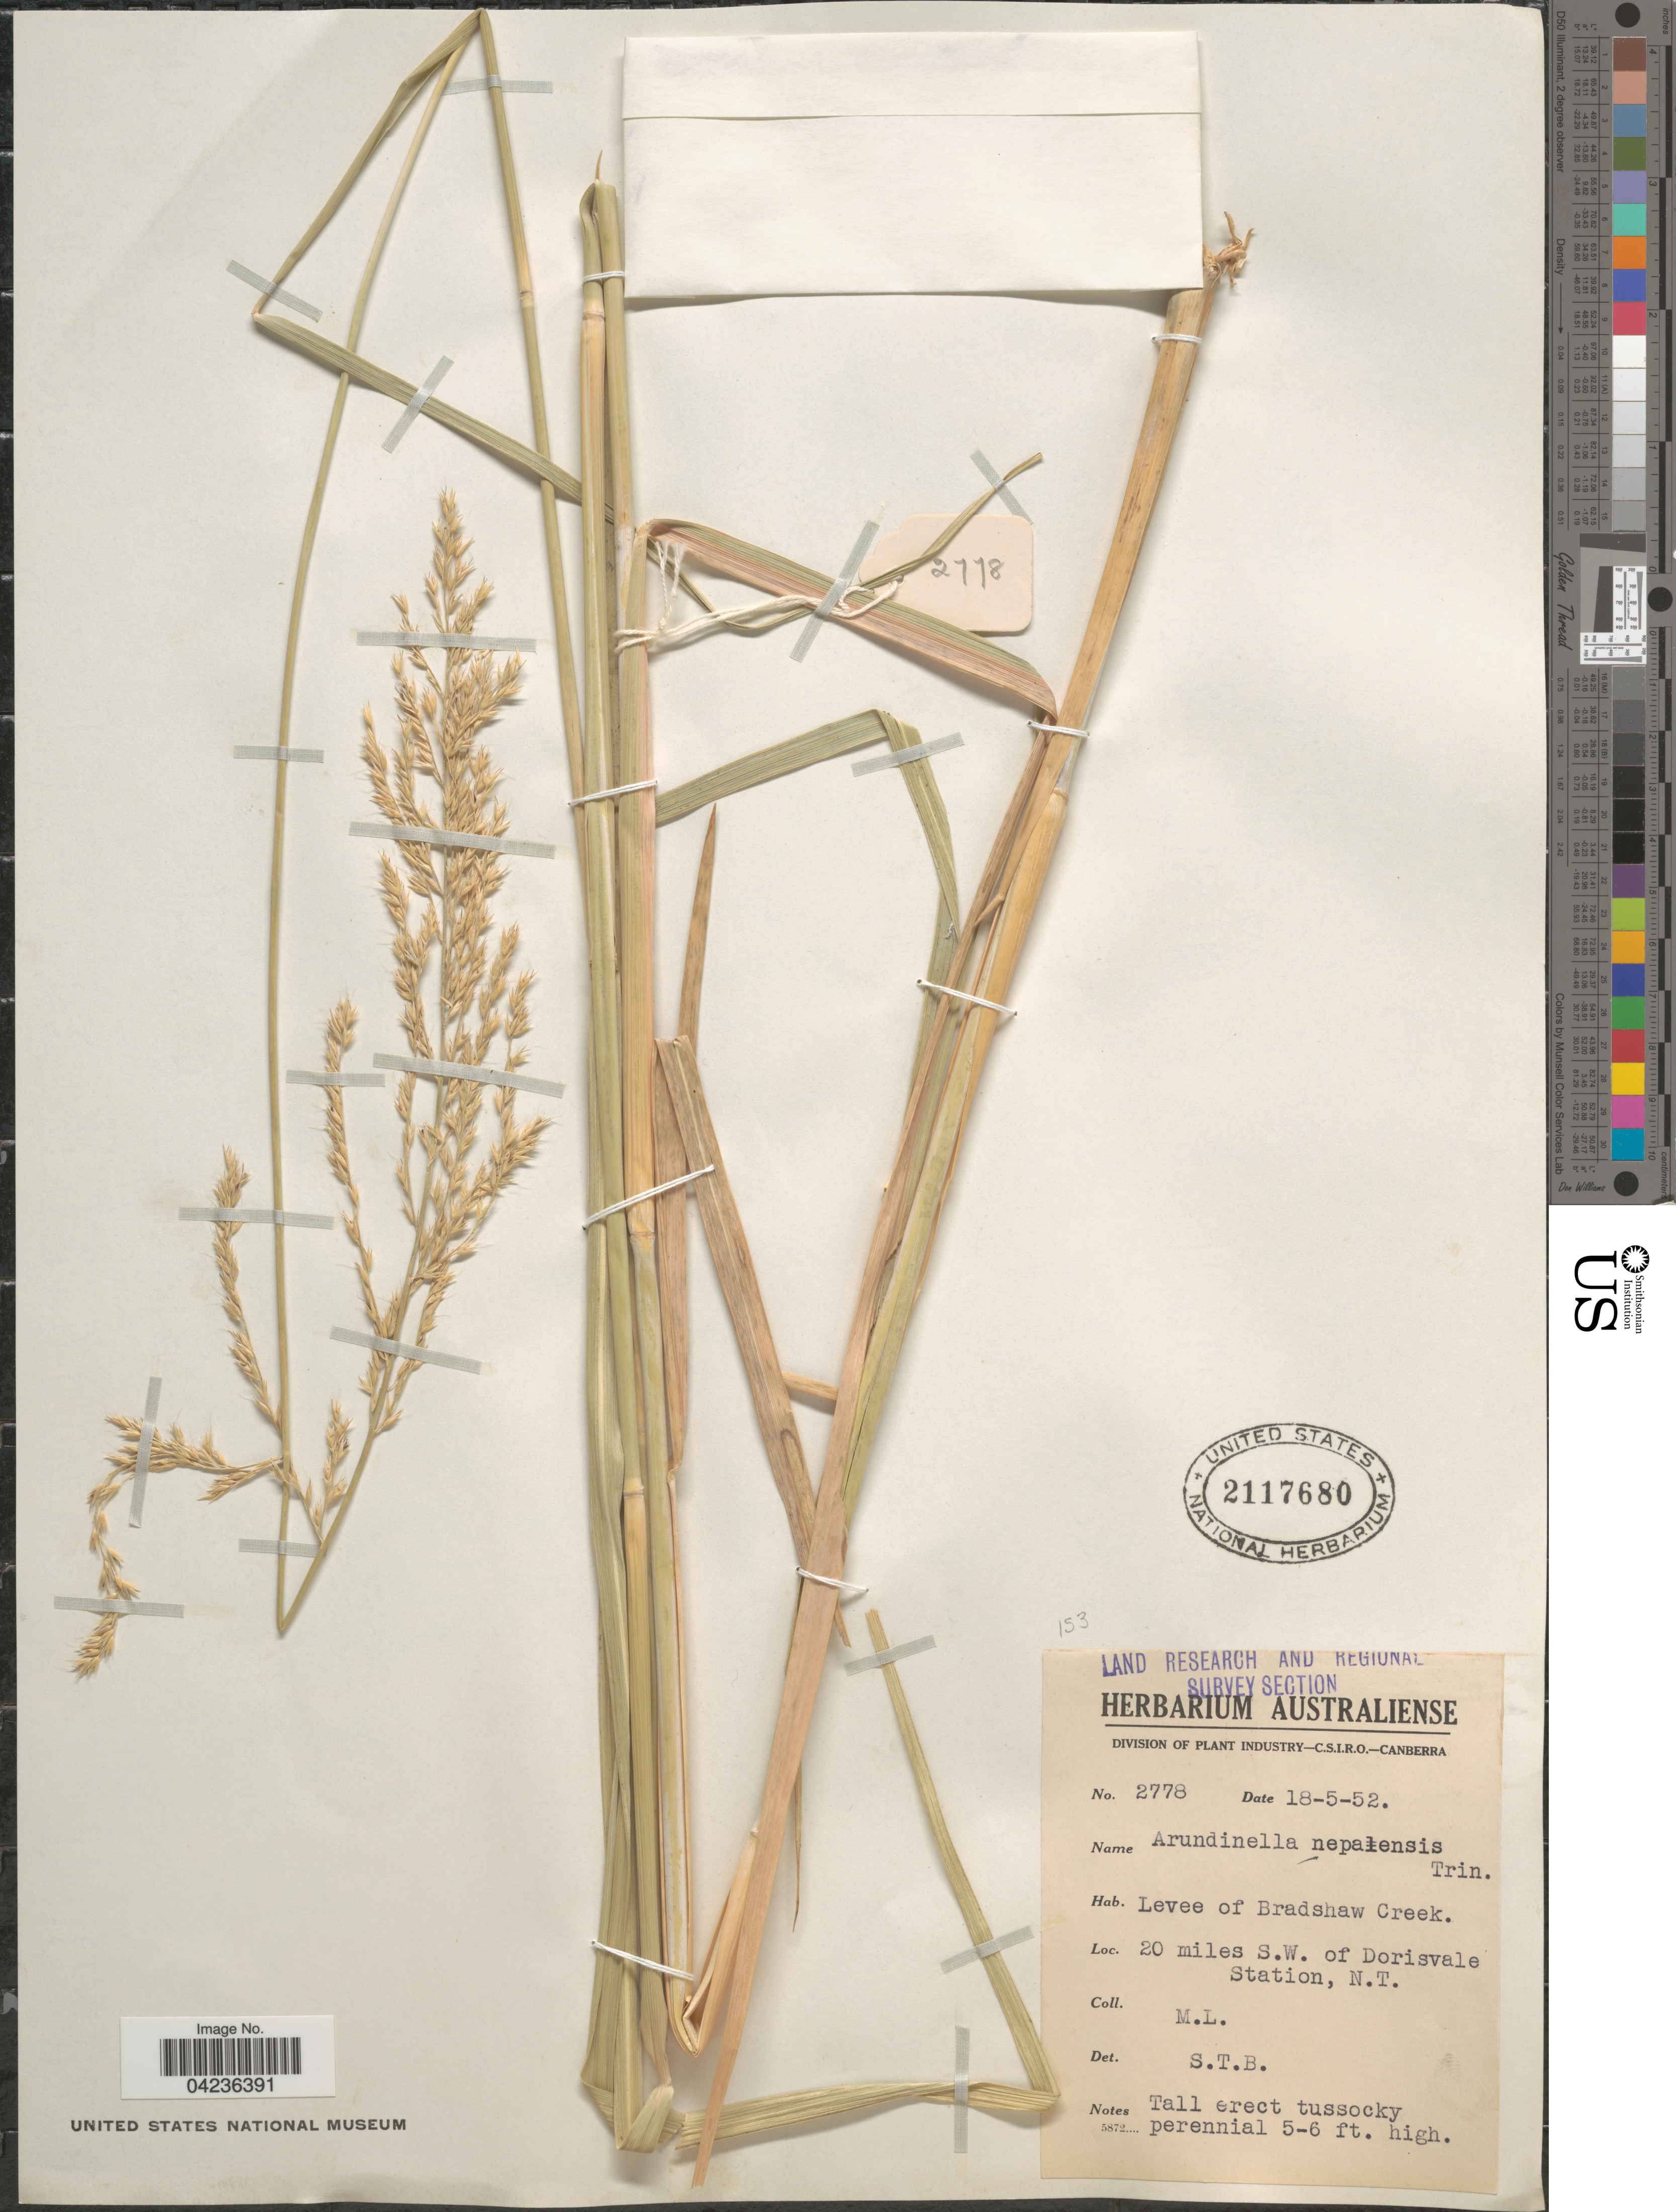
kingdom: Plantae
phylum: Tracheophyta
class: Liliopsida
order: Poales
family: Poaceae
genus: Arundinella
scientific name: Arundinella nepalensis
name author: Trin.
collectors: M. L.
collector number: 2778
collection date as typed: Transcribed d/m/y: 18/5/52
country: Australia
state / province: Northern Territory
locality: Land Research and Regional Survey Section. Levee of Bradshaw Creek. 20 miles S.W. of Dorisvale Station.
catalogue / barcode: US 2117680